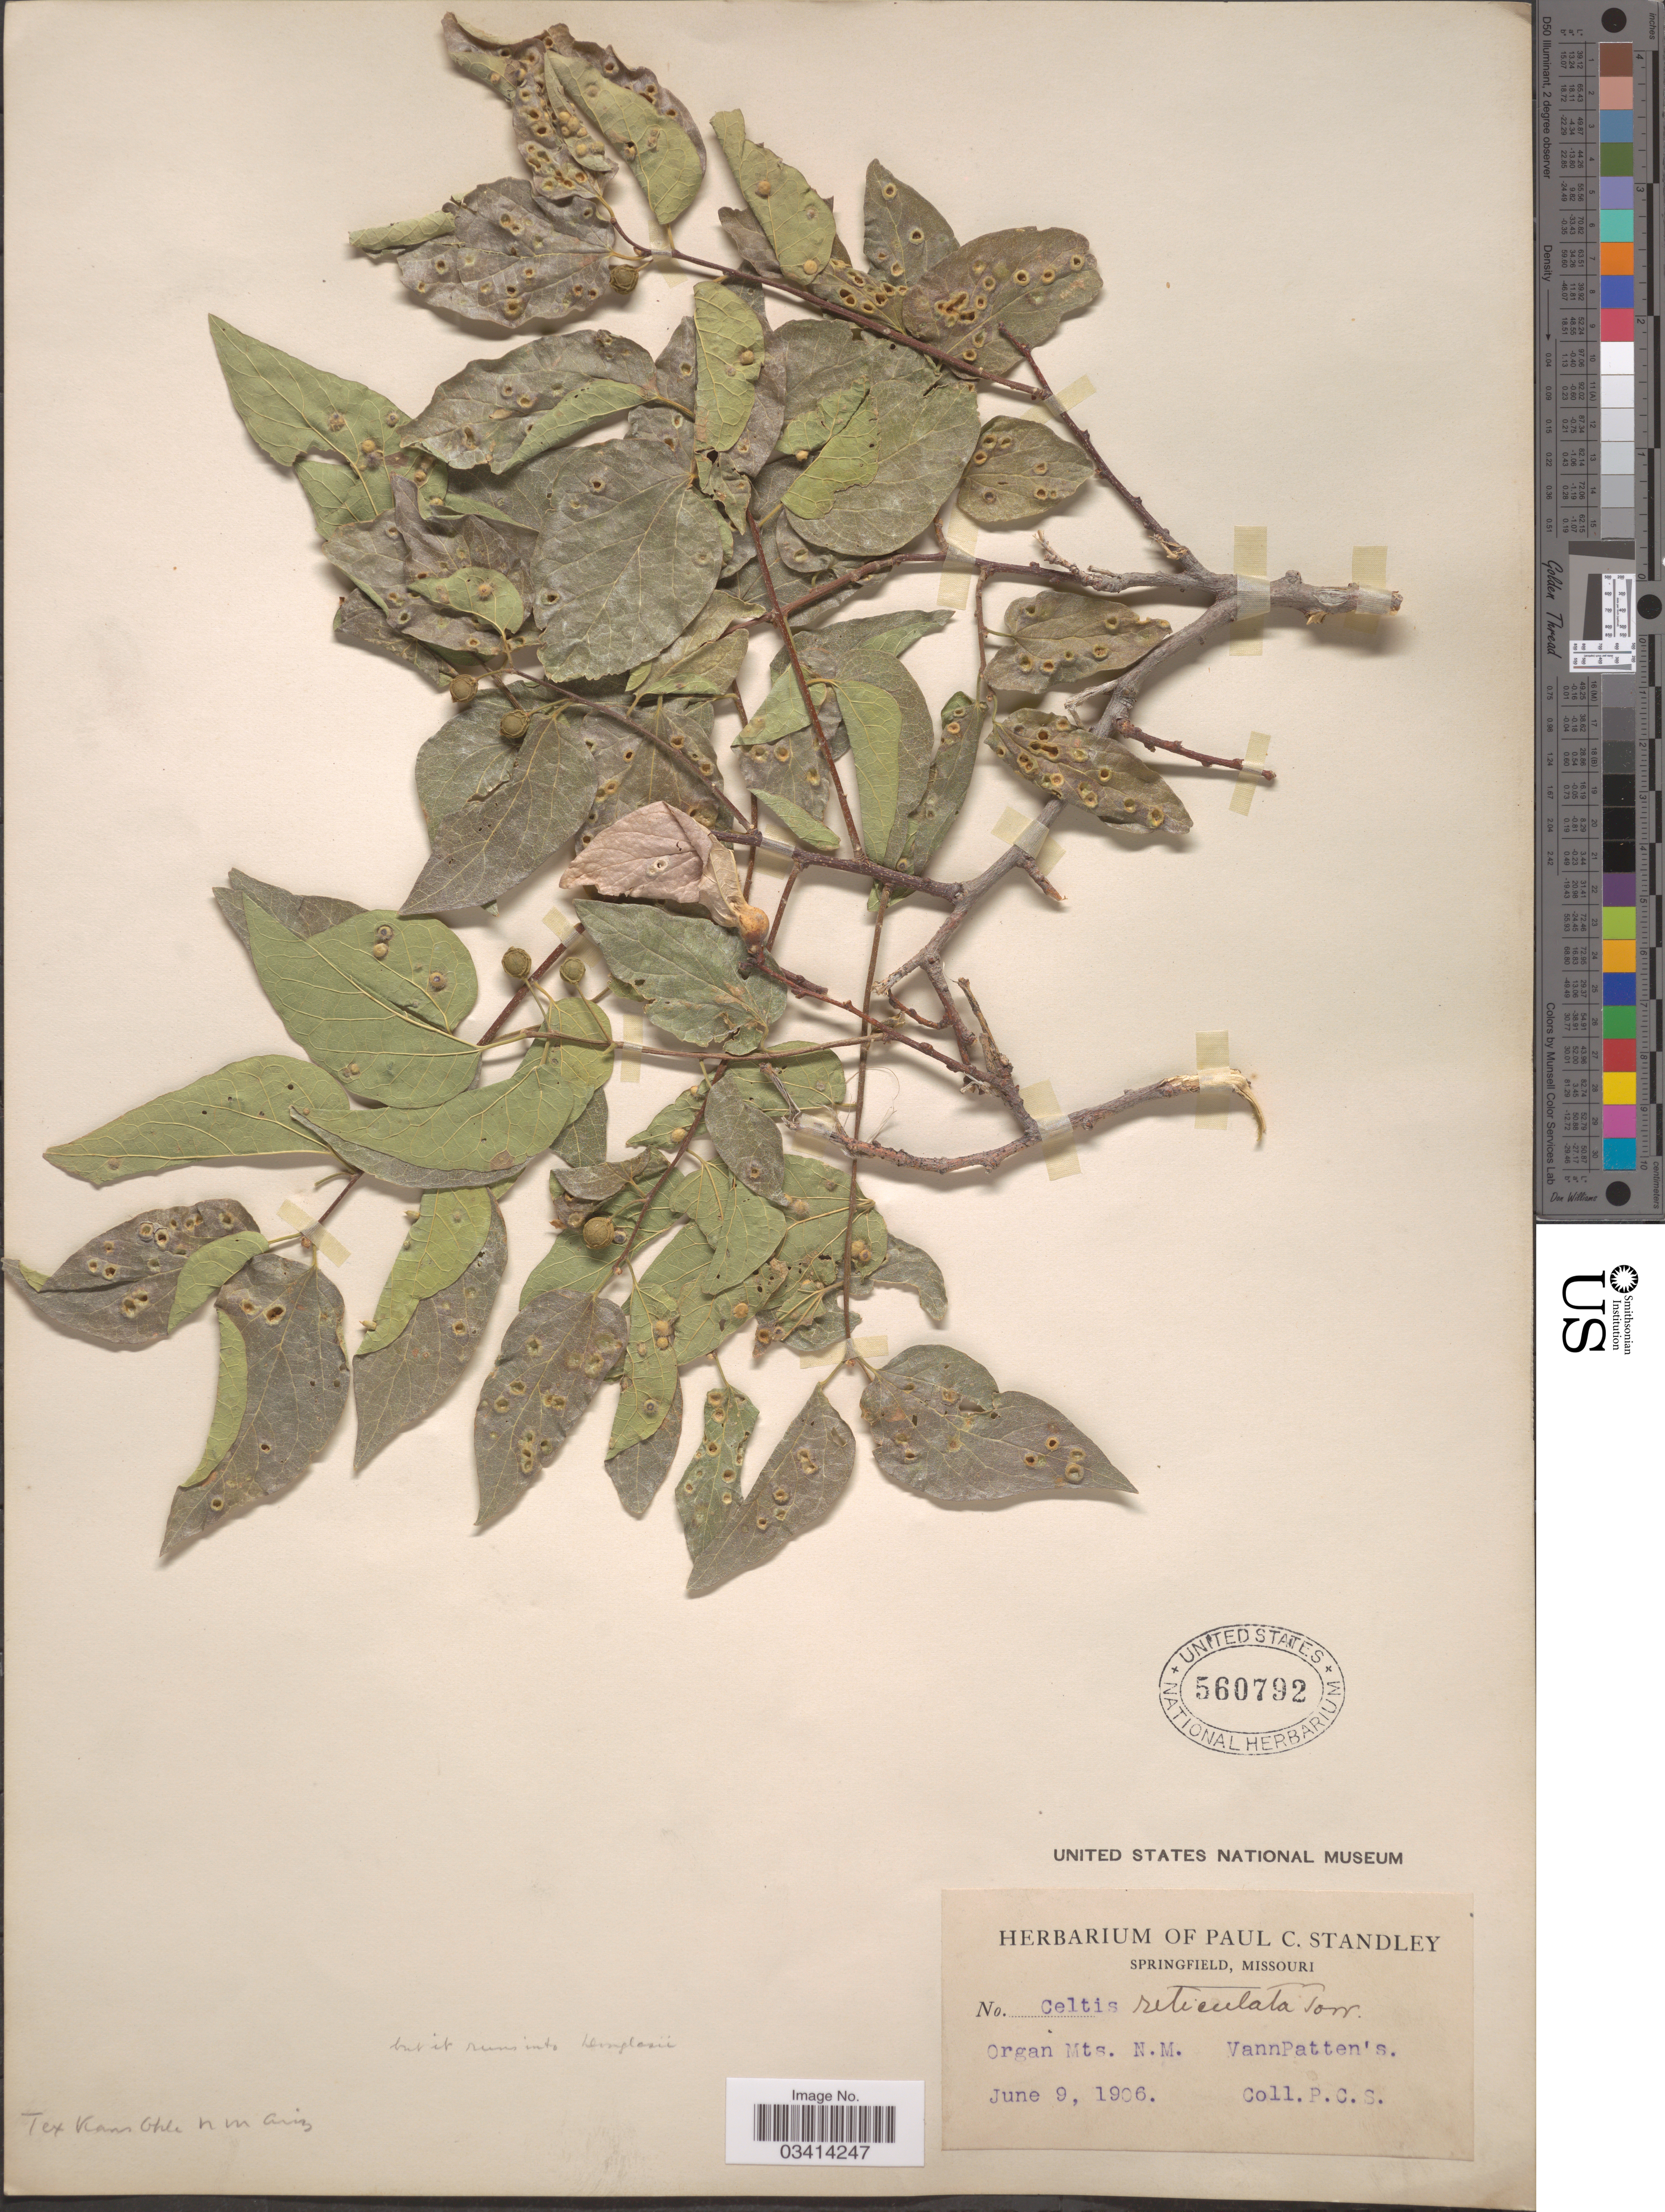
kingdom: Plantae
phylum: Tracheophyta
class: Magnoliopsida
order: Rosales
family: Cannabaceae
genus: Celtis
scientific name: Celtis reticulata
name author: Torr.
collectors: P. C. Standley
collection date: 1906-06-09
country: United States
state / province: New Mexico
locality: Organ Mts. VannPatten's.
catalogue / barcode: US 560792